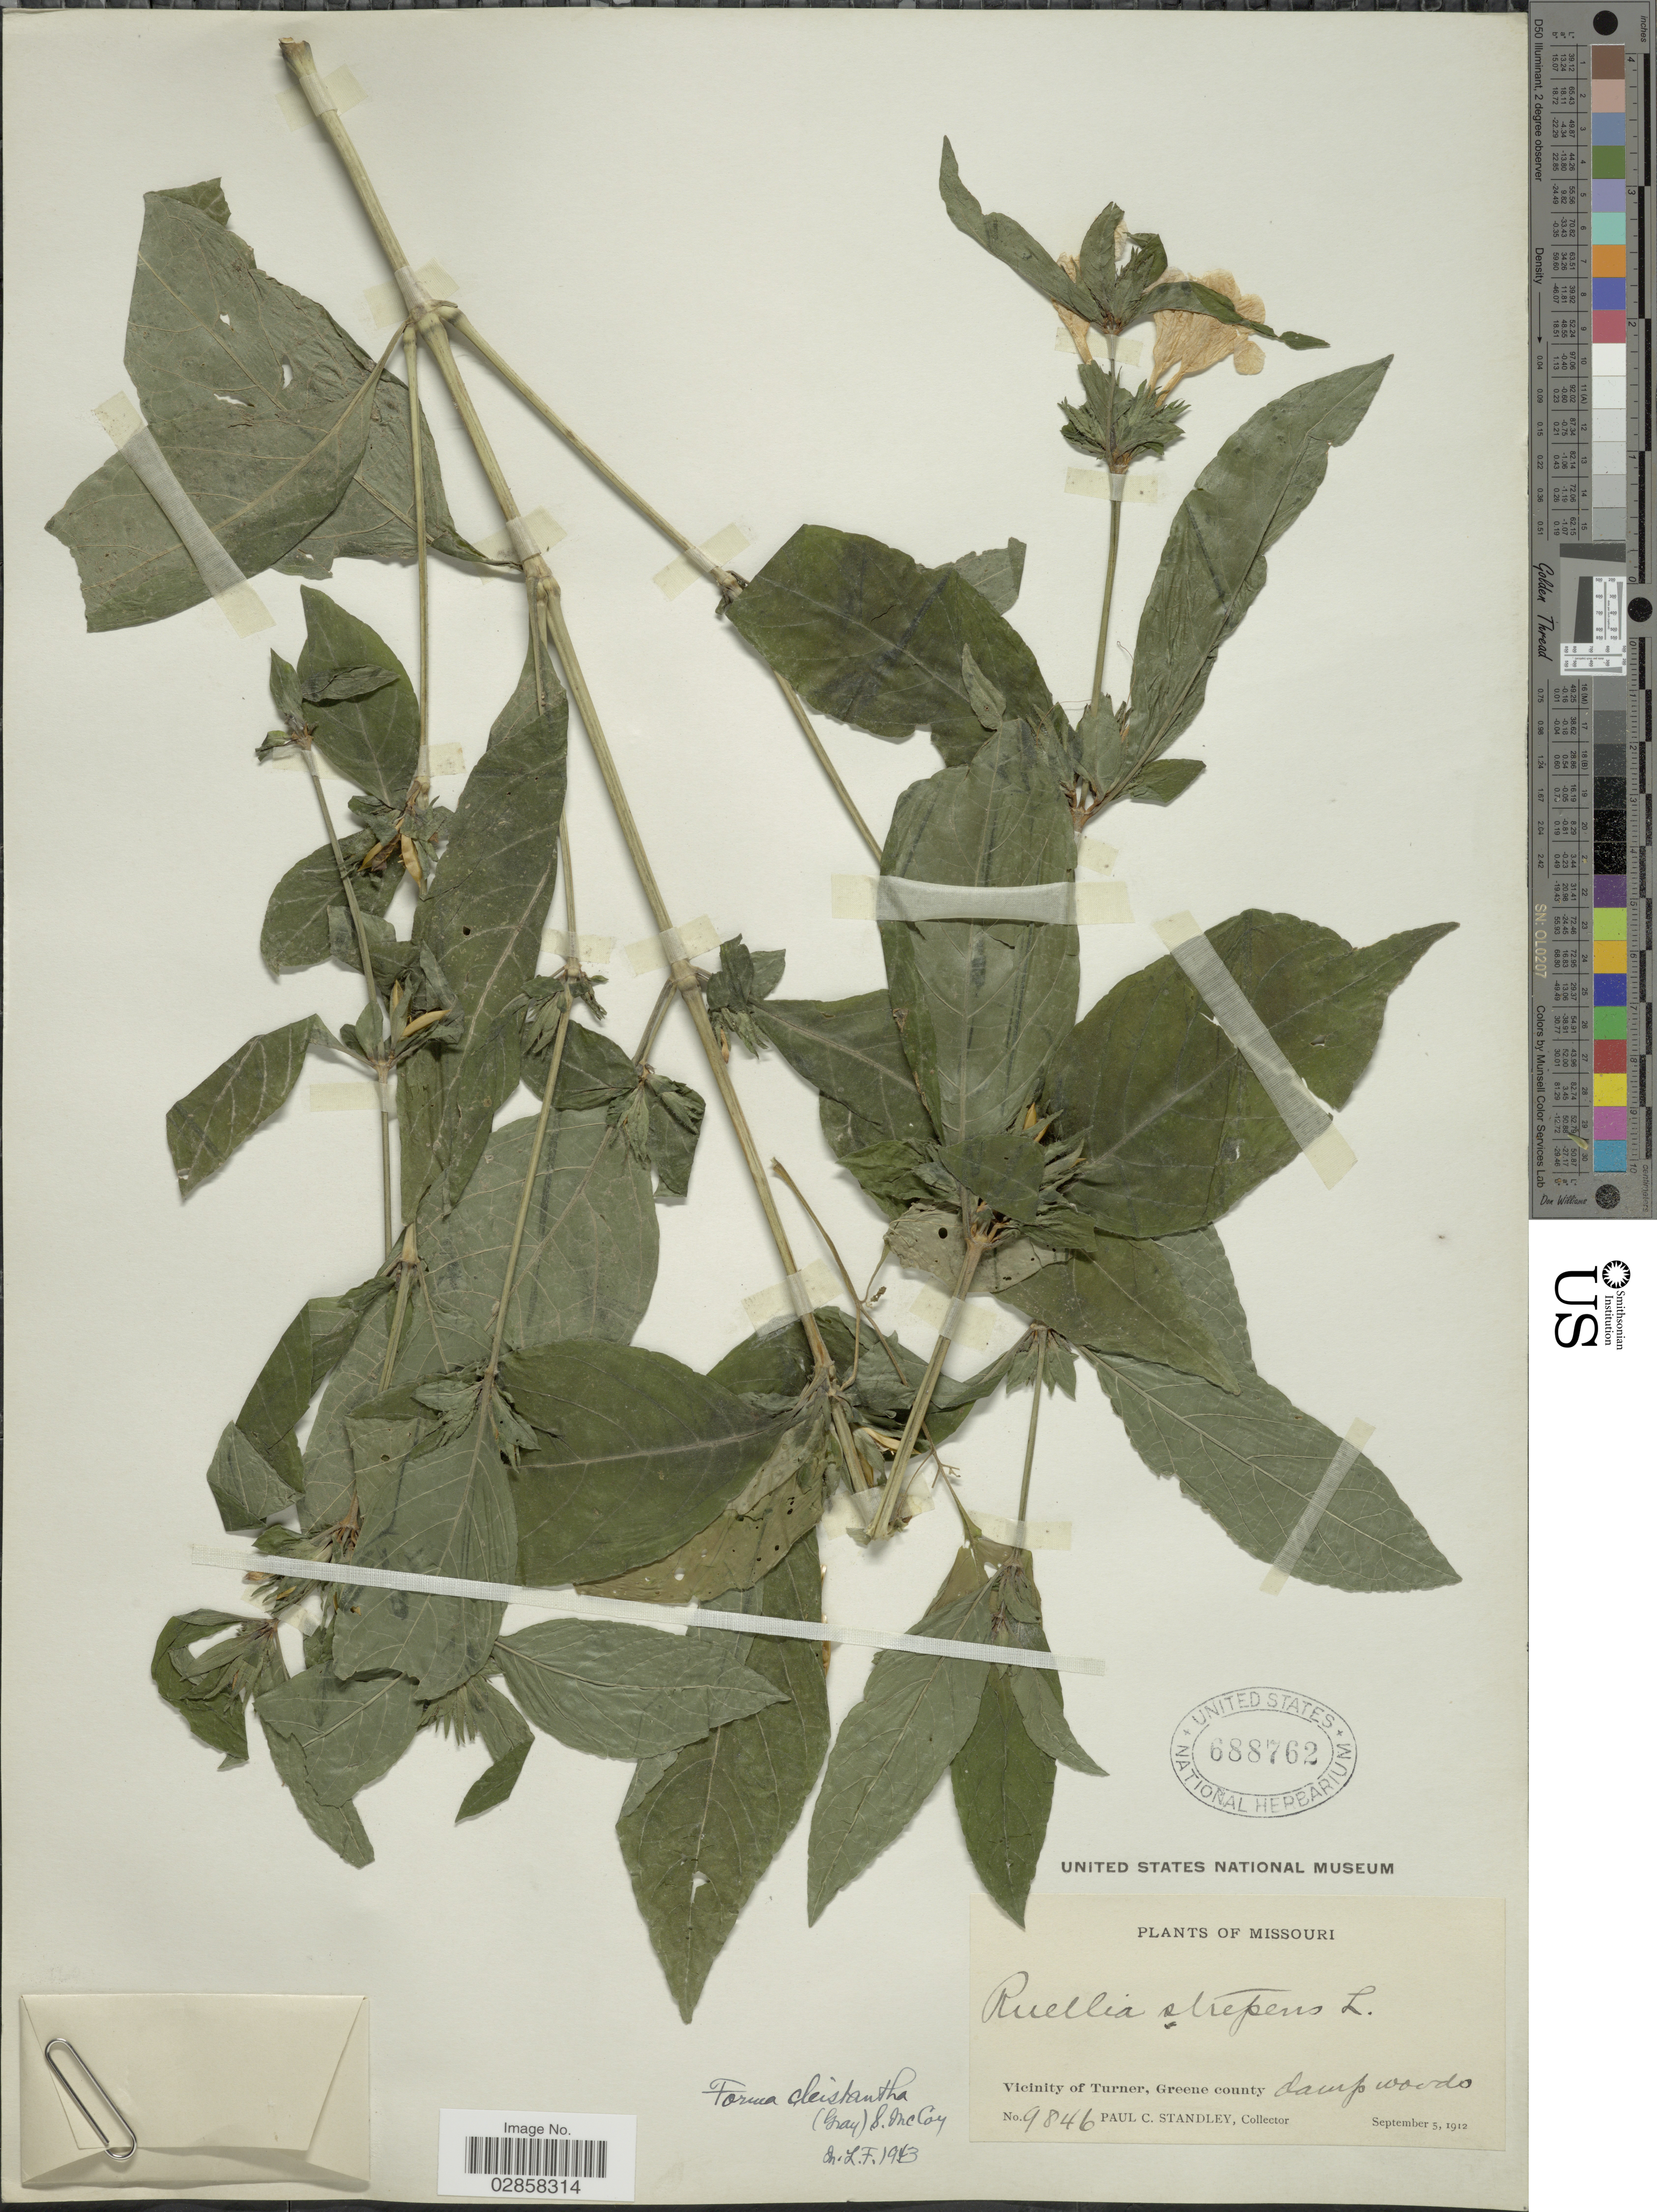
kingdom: Plantae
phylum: Tracheophyta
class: Magnoliopsida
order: Lamiales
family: Acanthaceae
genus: Ruellia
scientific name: Ruellia strepens f. cleistantha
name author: (A. Gray) S. McCoy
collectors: P. C. Standley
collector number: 9846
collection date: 1912-09-05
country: United States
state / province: Missouri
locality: Vicinity of Turner, Greene County.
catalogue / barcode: US 688762